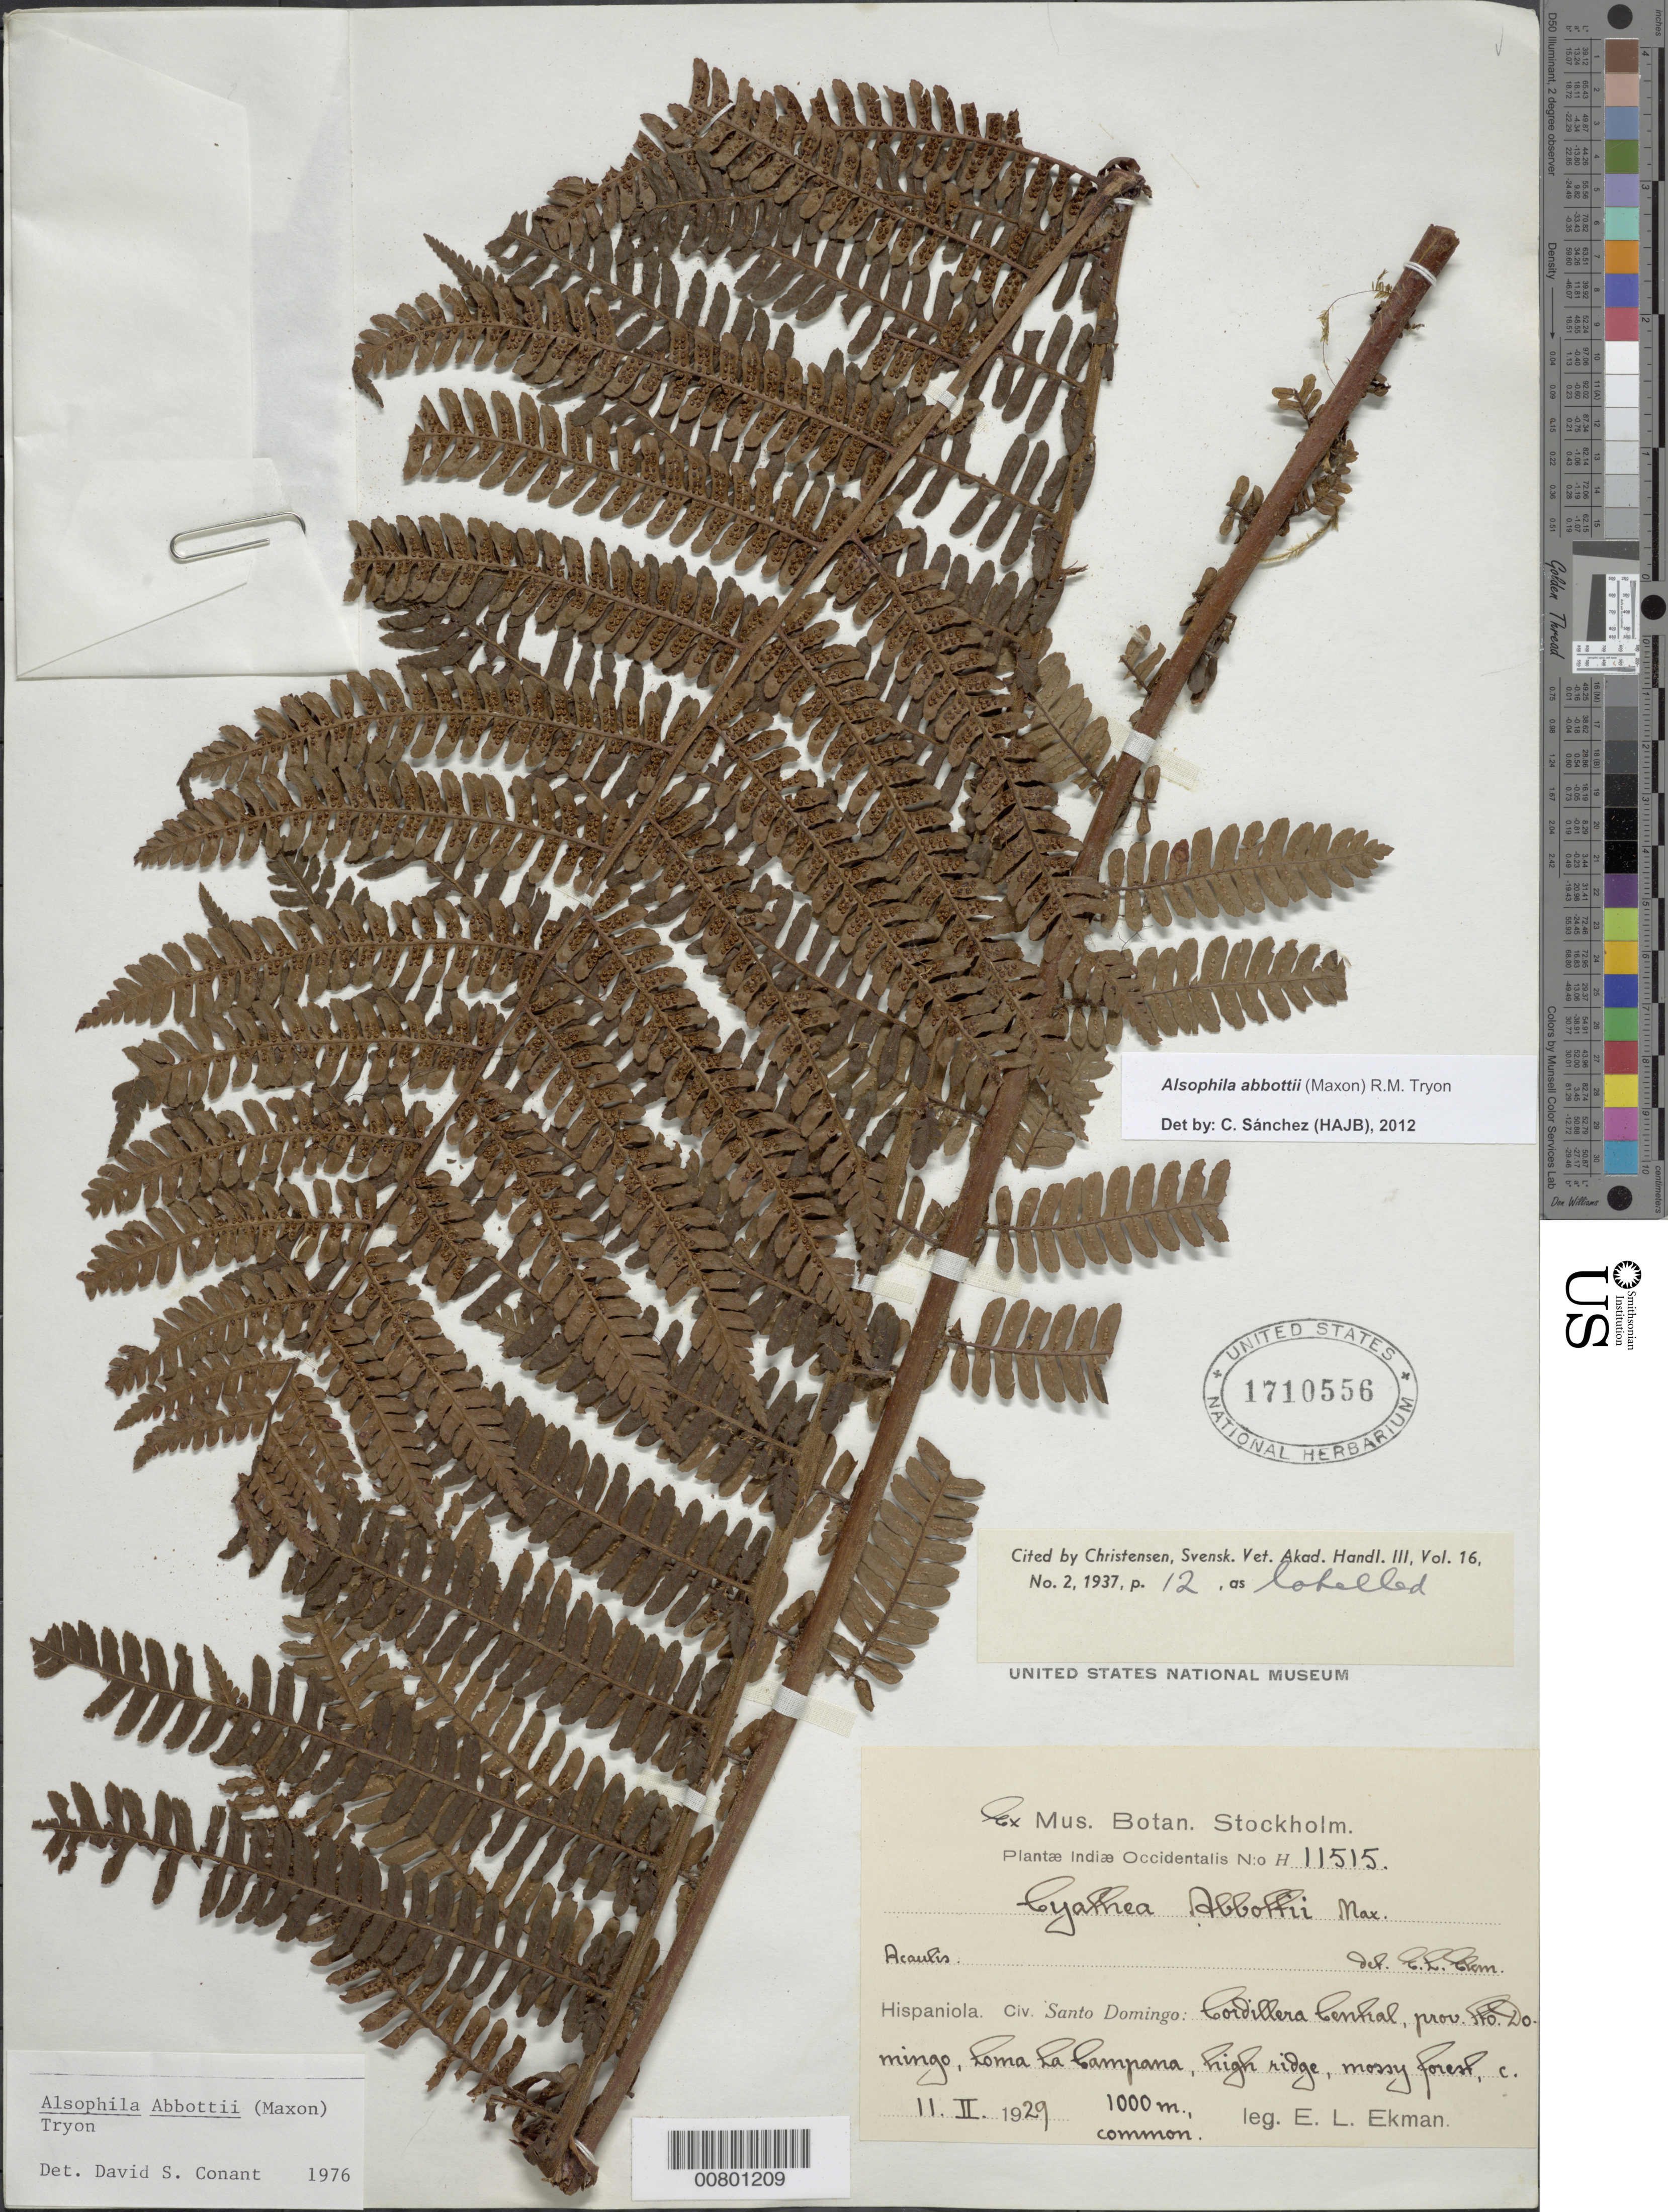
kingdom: Plantae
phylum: Tracheophyta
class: Polypodiopsida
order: Cyatheales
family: Cyatheaceae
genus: Alsophila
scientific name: Alsophila abbottii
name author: (Maxon) R.M. Tryon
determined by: Conant, D. S.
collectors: E. L. Ekman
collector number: H 11515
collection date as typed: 11 Feb 1929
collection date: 1929-02-11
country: Dominican Republic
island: Hispaniola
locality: Prov. Santo Domingo, Cordillera Central, Loma La Campana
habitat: High ridge, mossy forest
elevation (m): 1000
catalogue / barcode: US 1710556